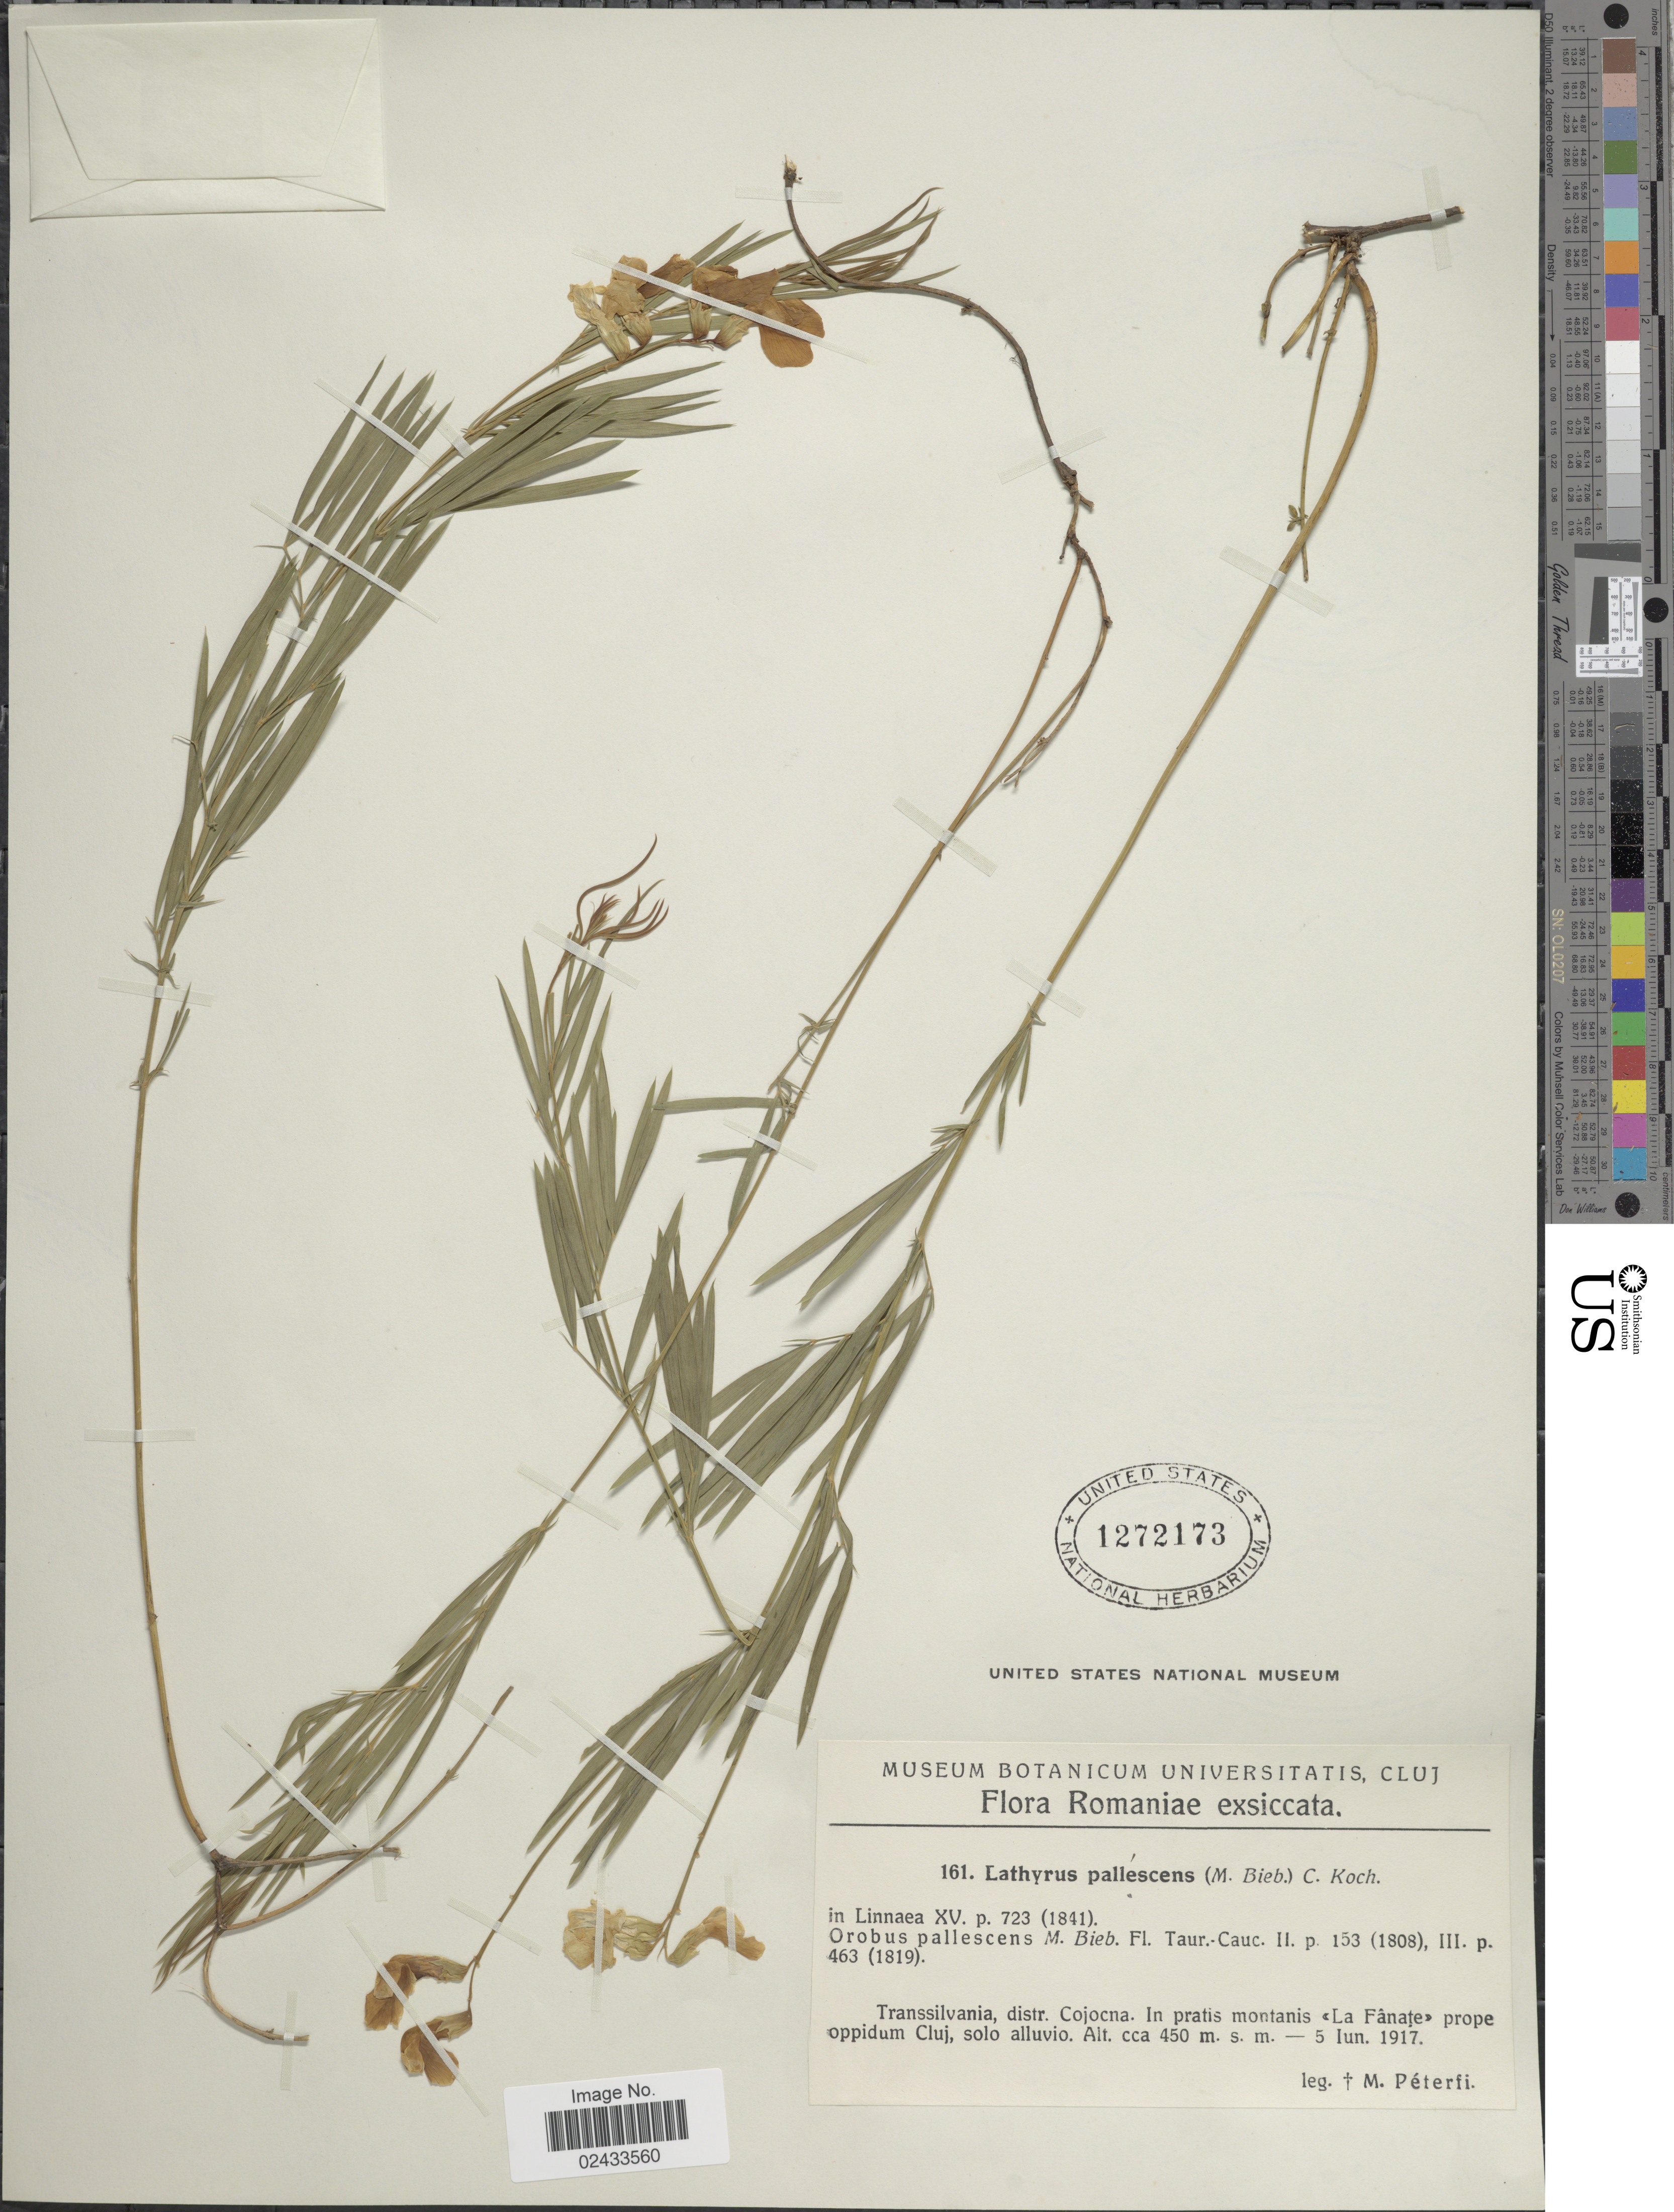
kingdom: Plantae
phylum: Tracheophyta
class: Magnoliopsida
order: Fabales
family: Fabaceae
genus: Lathyrus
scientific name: Lathyrus pallescens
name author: (M. Bieb.) K. Koch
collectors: M. Péterfi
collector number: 161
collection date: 1917-06-05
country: Romania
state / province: Cluj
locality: Transsilvania, distr, Cojocna. In pratis montanis <<La Fanate>> prope oppidum Cluj. solo alluvio.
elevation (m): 450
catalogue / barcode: US 1272173